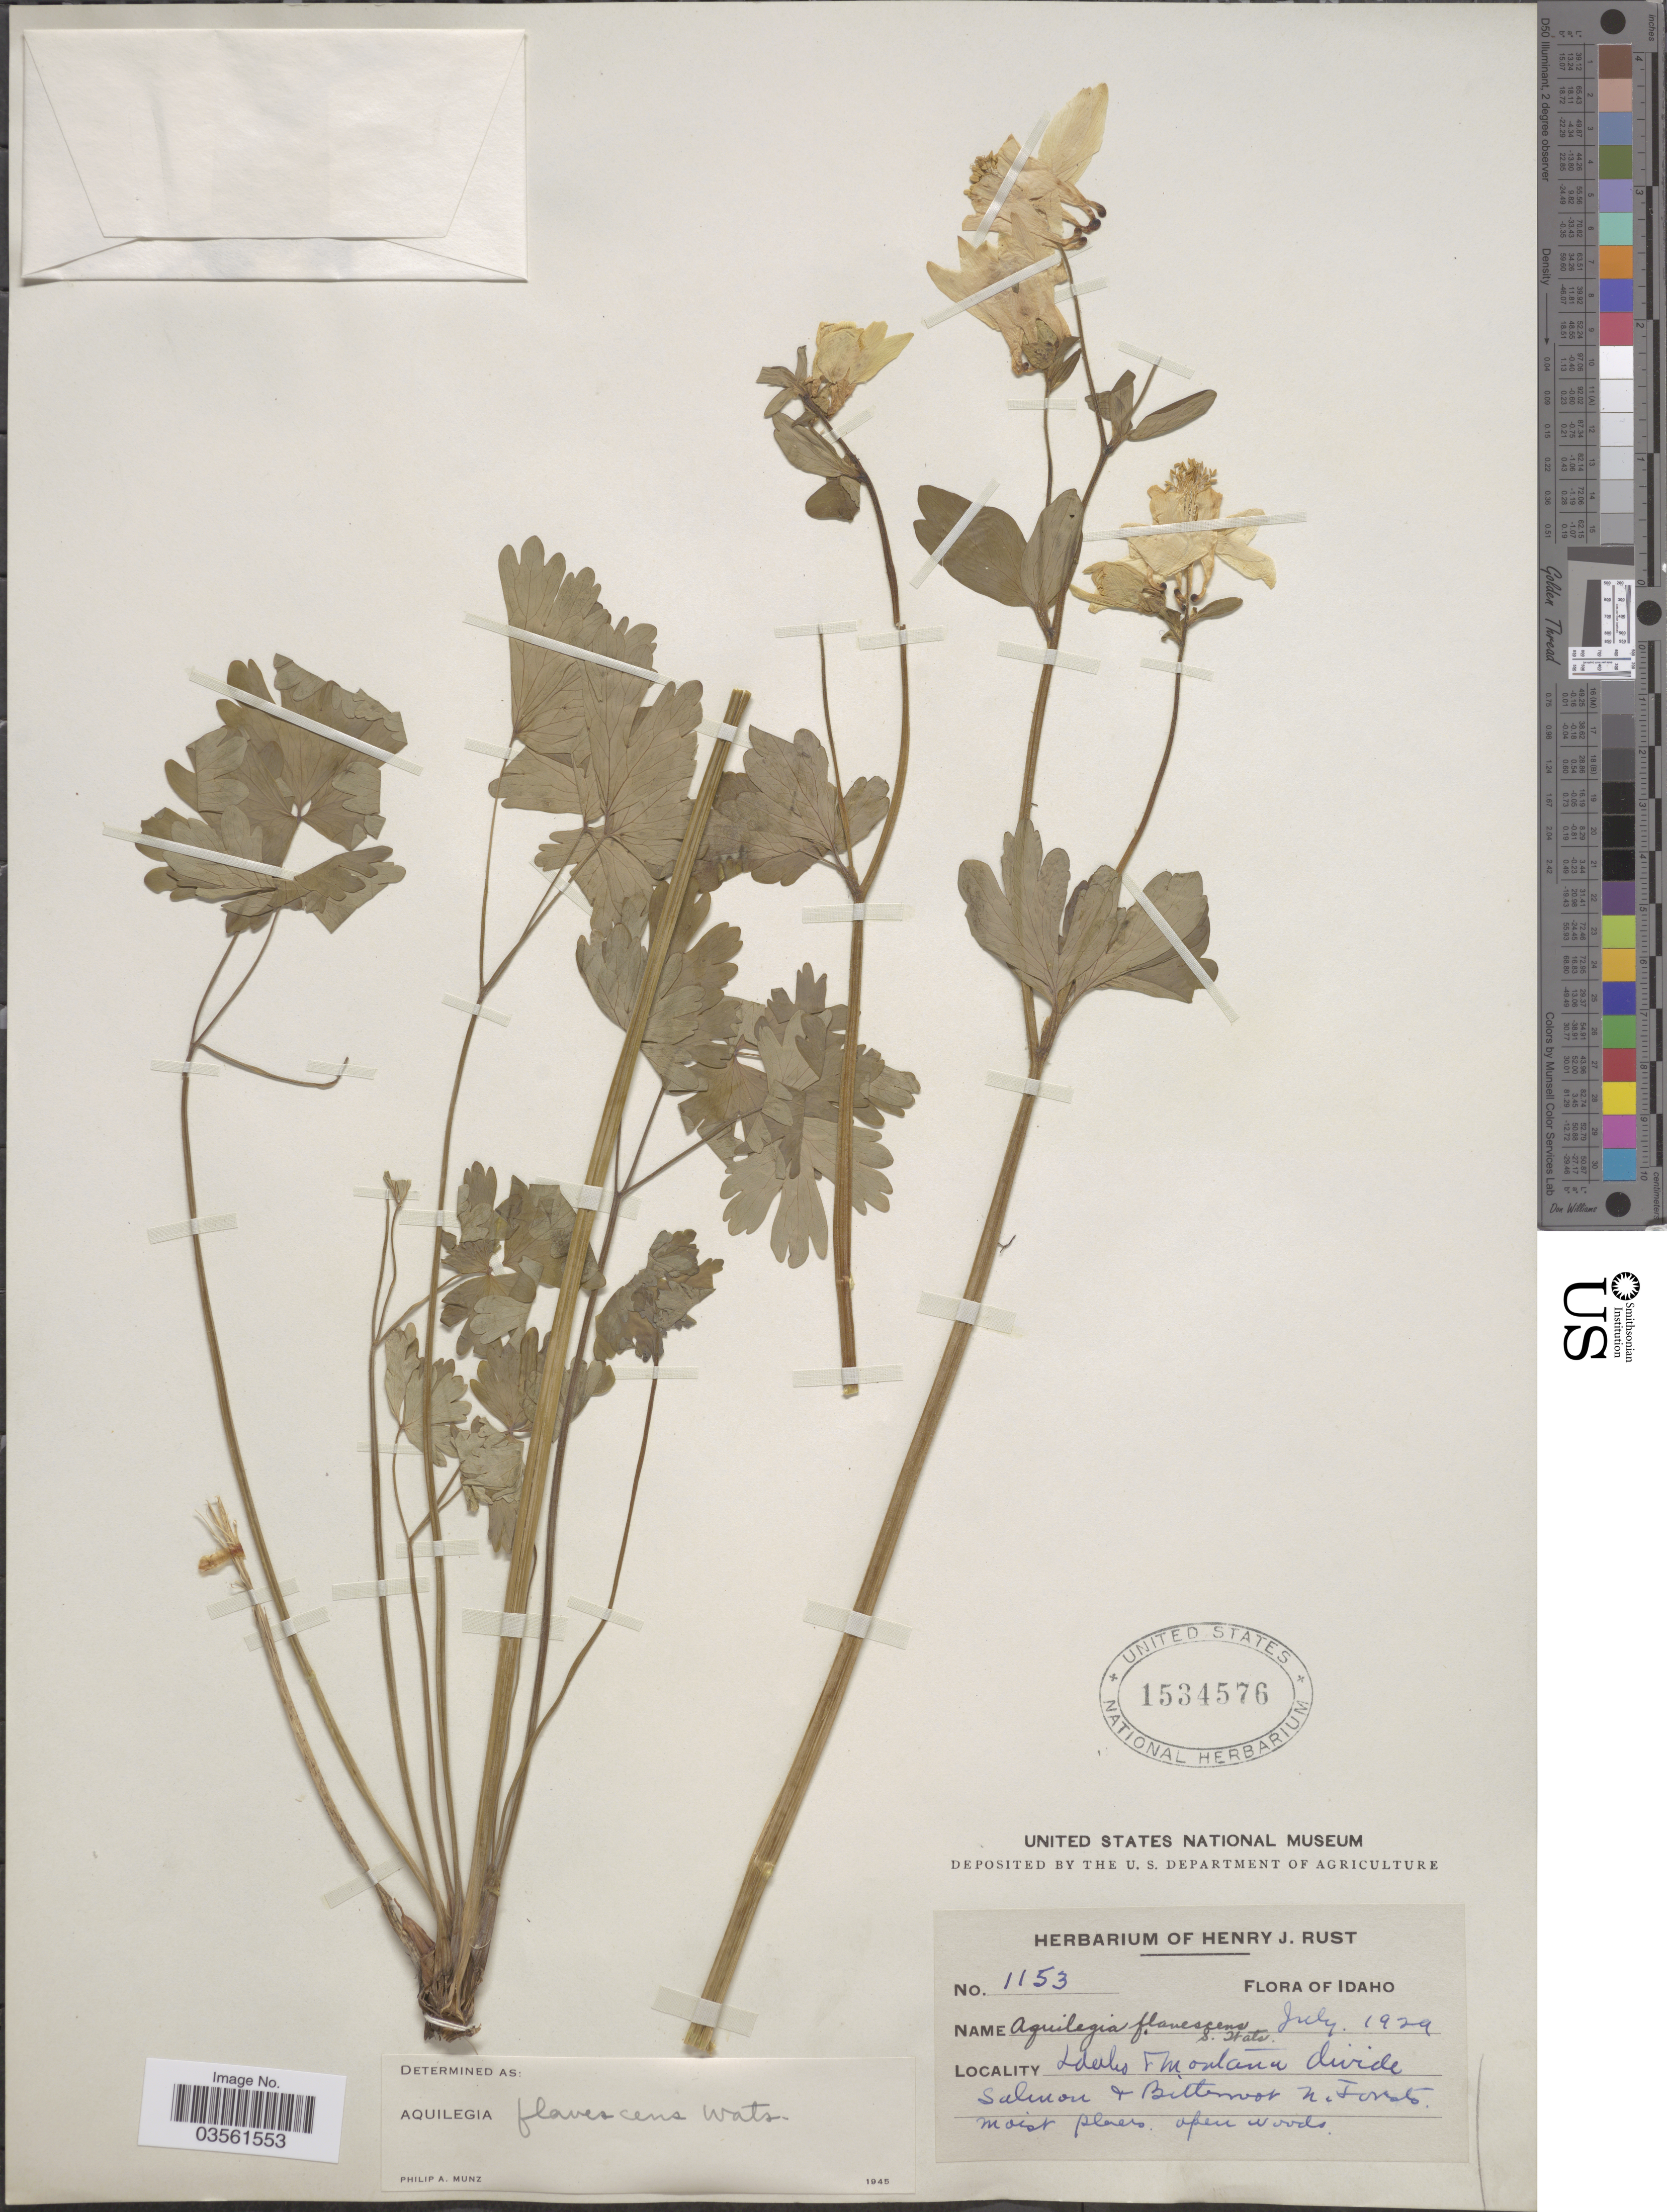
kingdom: Plantae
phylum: Tracheophyta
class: Magnoliopsida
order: Ranunculales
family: Ranunculaceae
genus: Aquilegia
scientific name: Aquilegia flavescens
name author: S. Watson in C. King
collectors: ex herb. Henry J. Rust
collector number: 1153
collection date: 1929-07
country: United States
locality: Idaho & Montana Divide. Salmon & Bitterroot N. Forests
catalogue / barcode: US 1534576